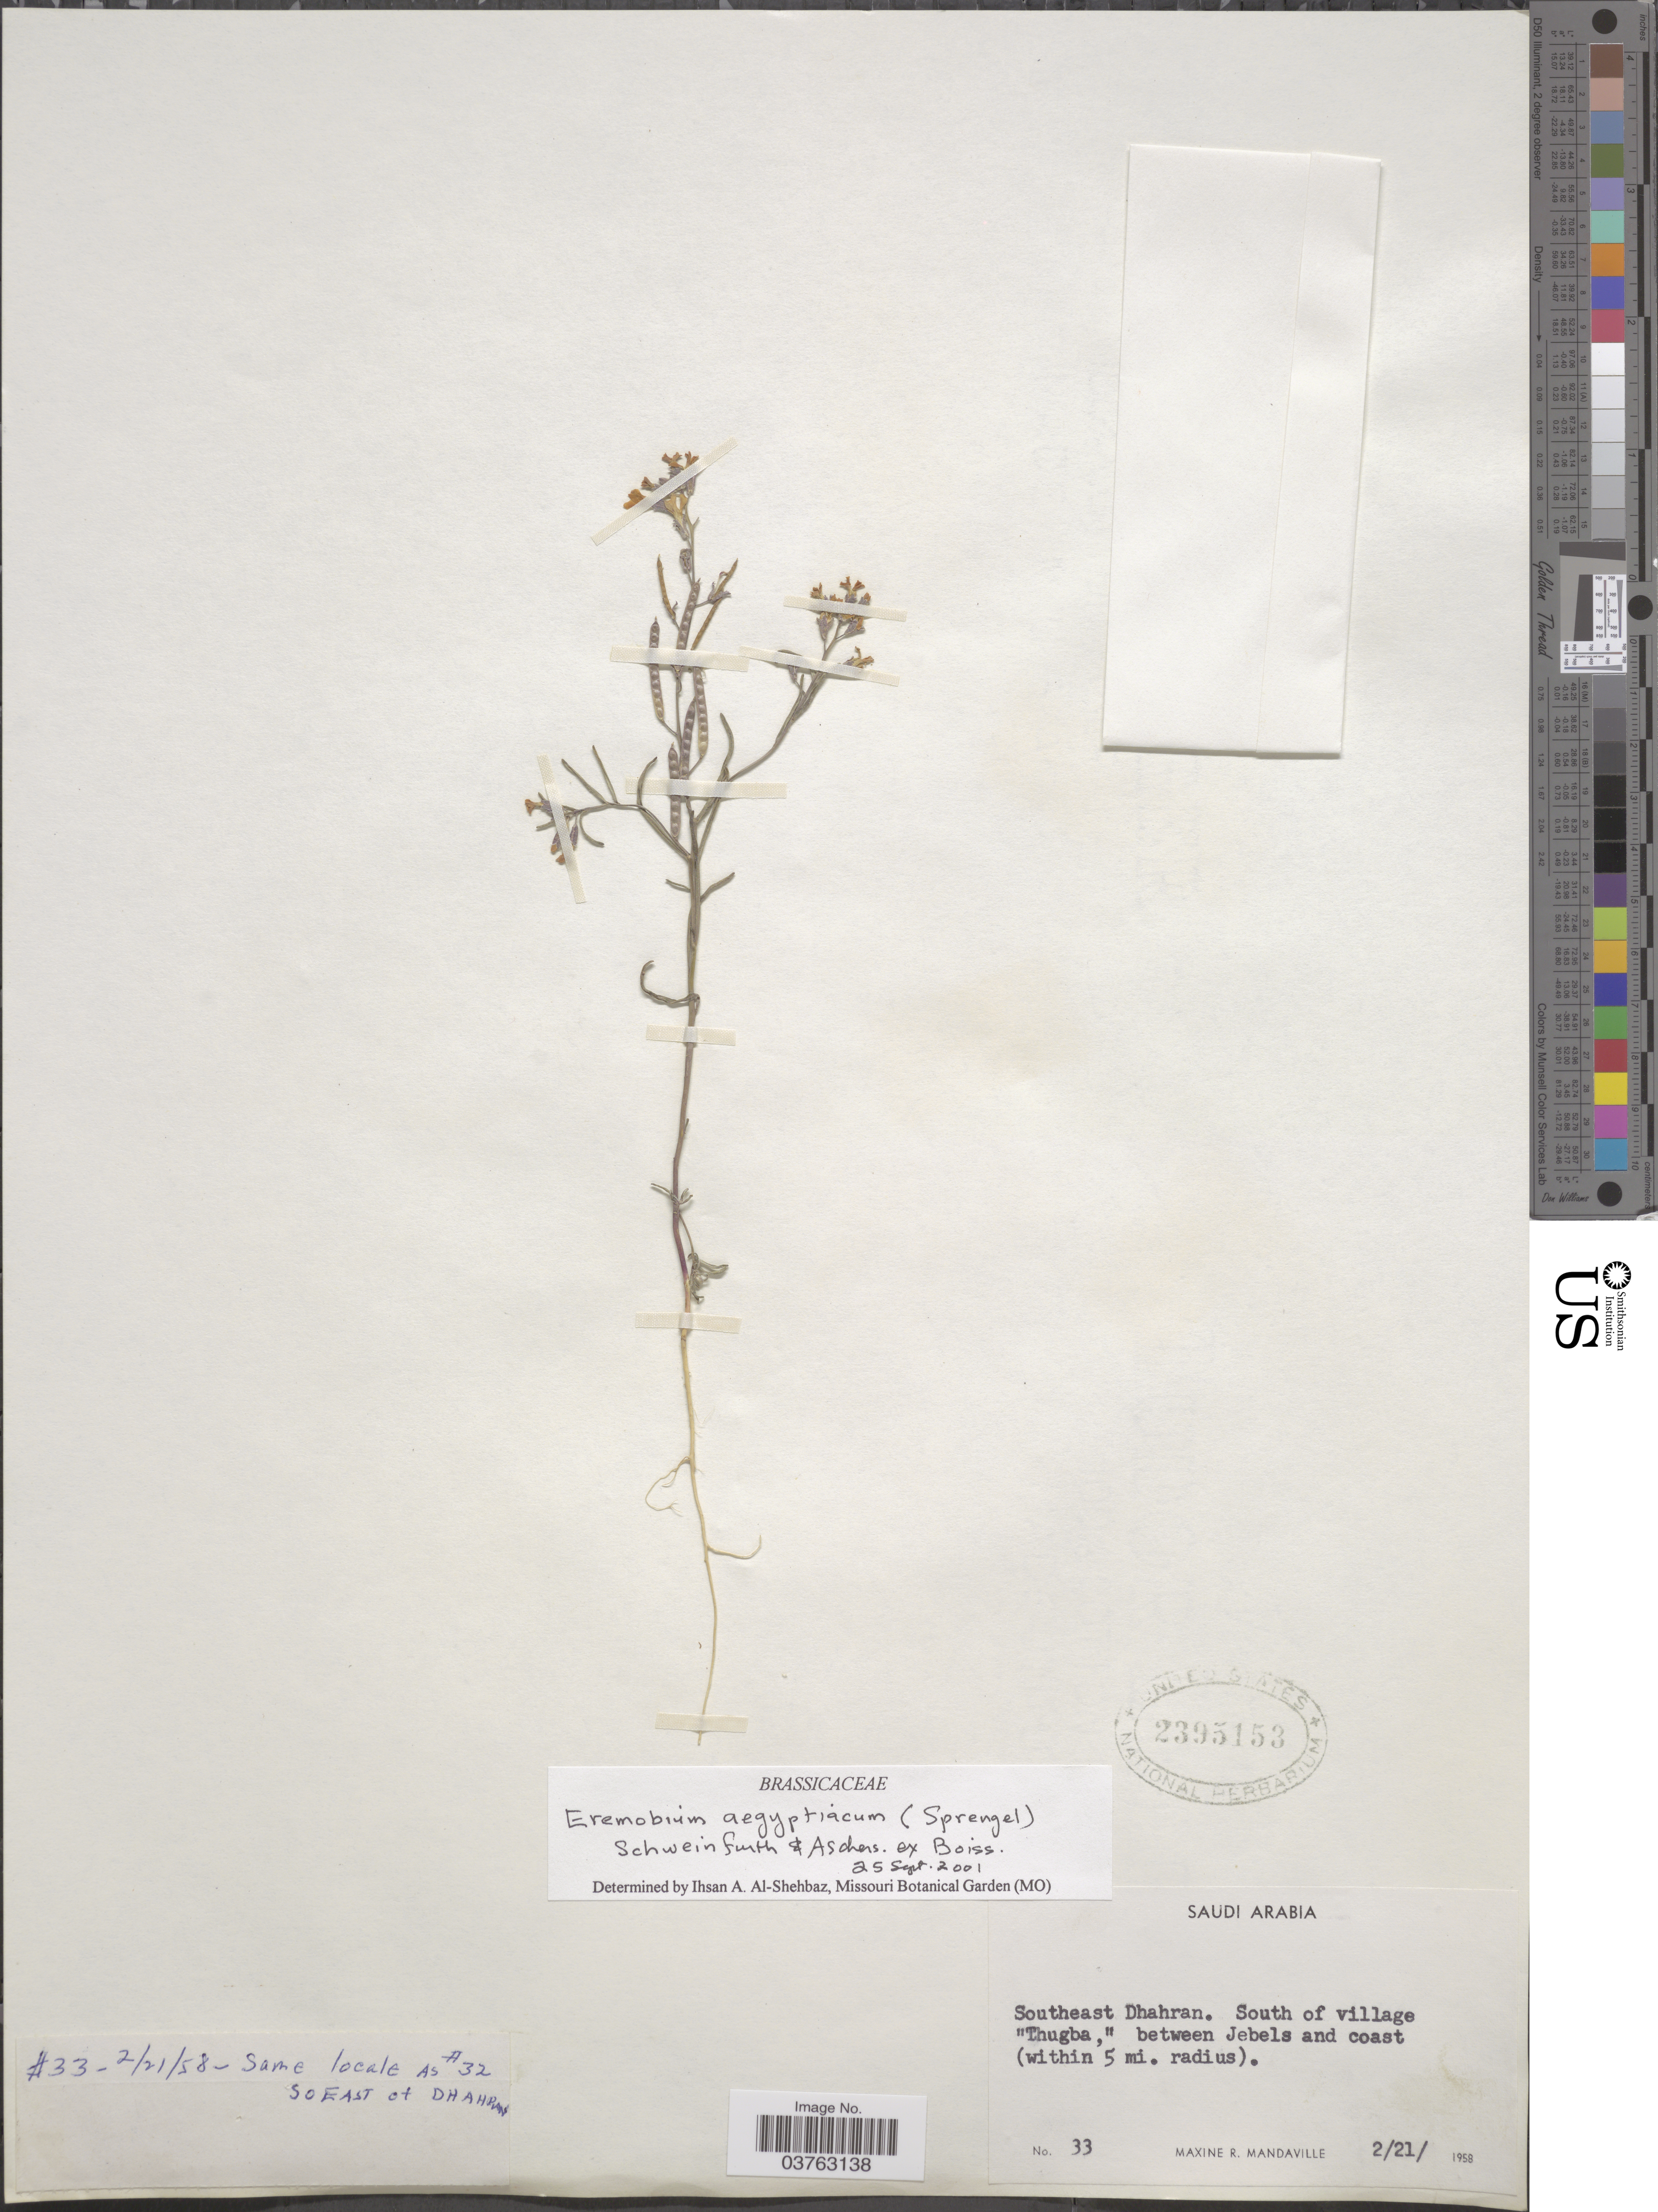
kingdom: Plantae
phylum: Tracheophyta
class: Magnoliopsida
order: Brassicales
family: Brassicaceae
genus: Eremobium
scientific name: Eremobium aegyptiacum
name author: (Spreng.) Asch. ex Boiss.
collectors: M. Mandaville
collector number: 33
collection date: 1958-02-21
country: Saudi Arabia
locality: Southeast Dhahran. South of village "Thugba," between Jebels and coast (within 5 mi. radius).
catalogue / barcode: US 2395153